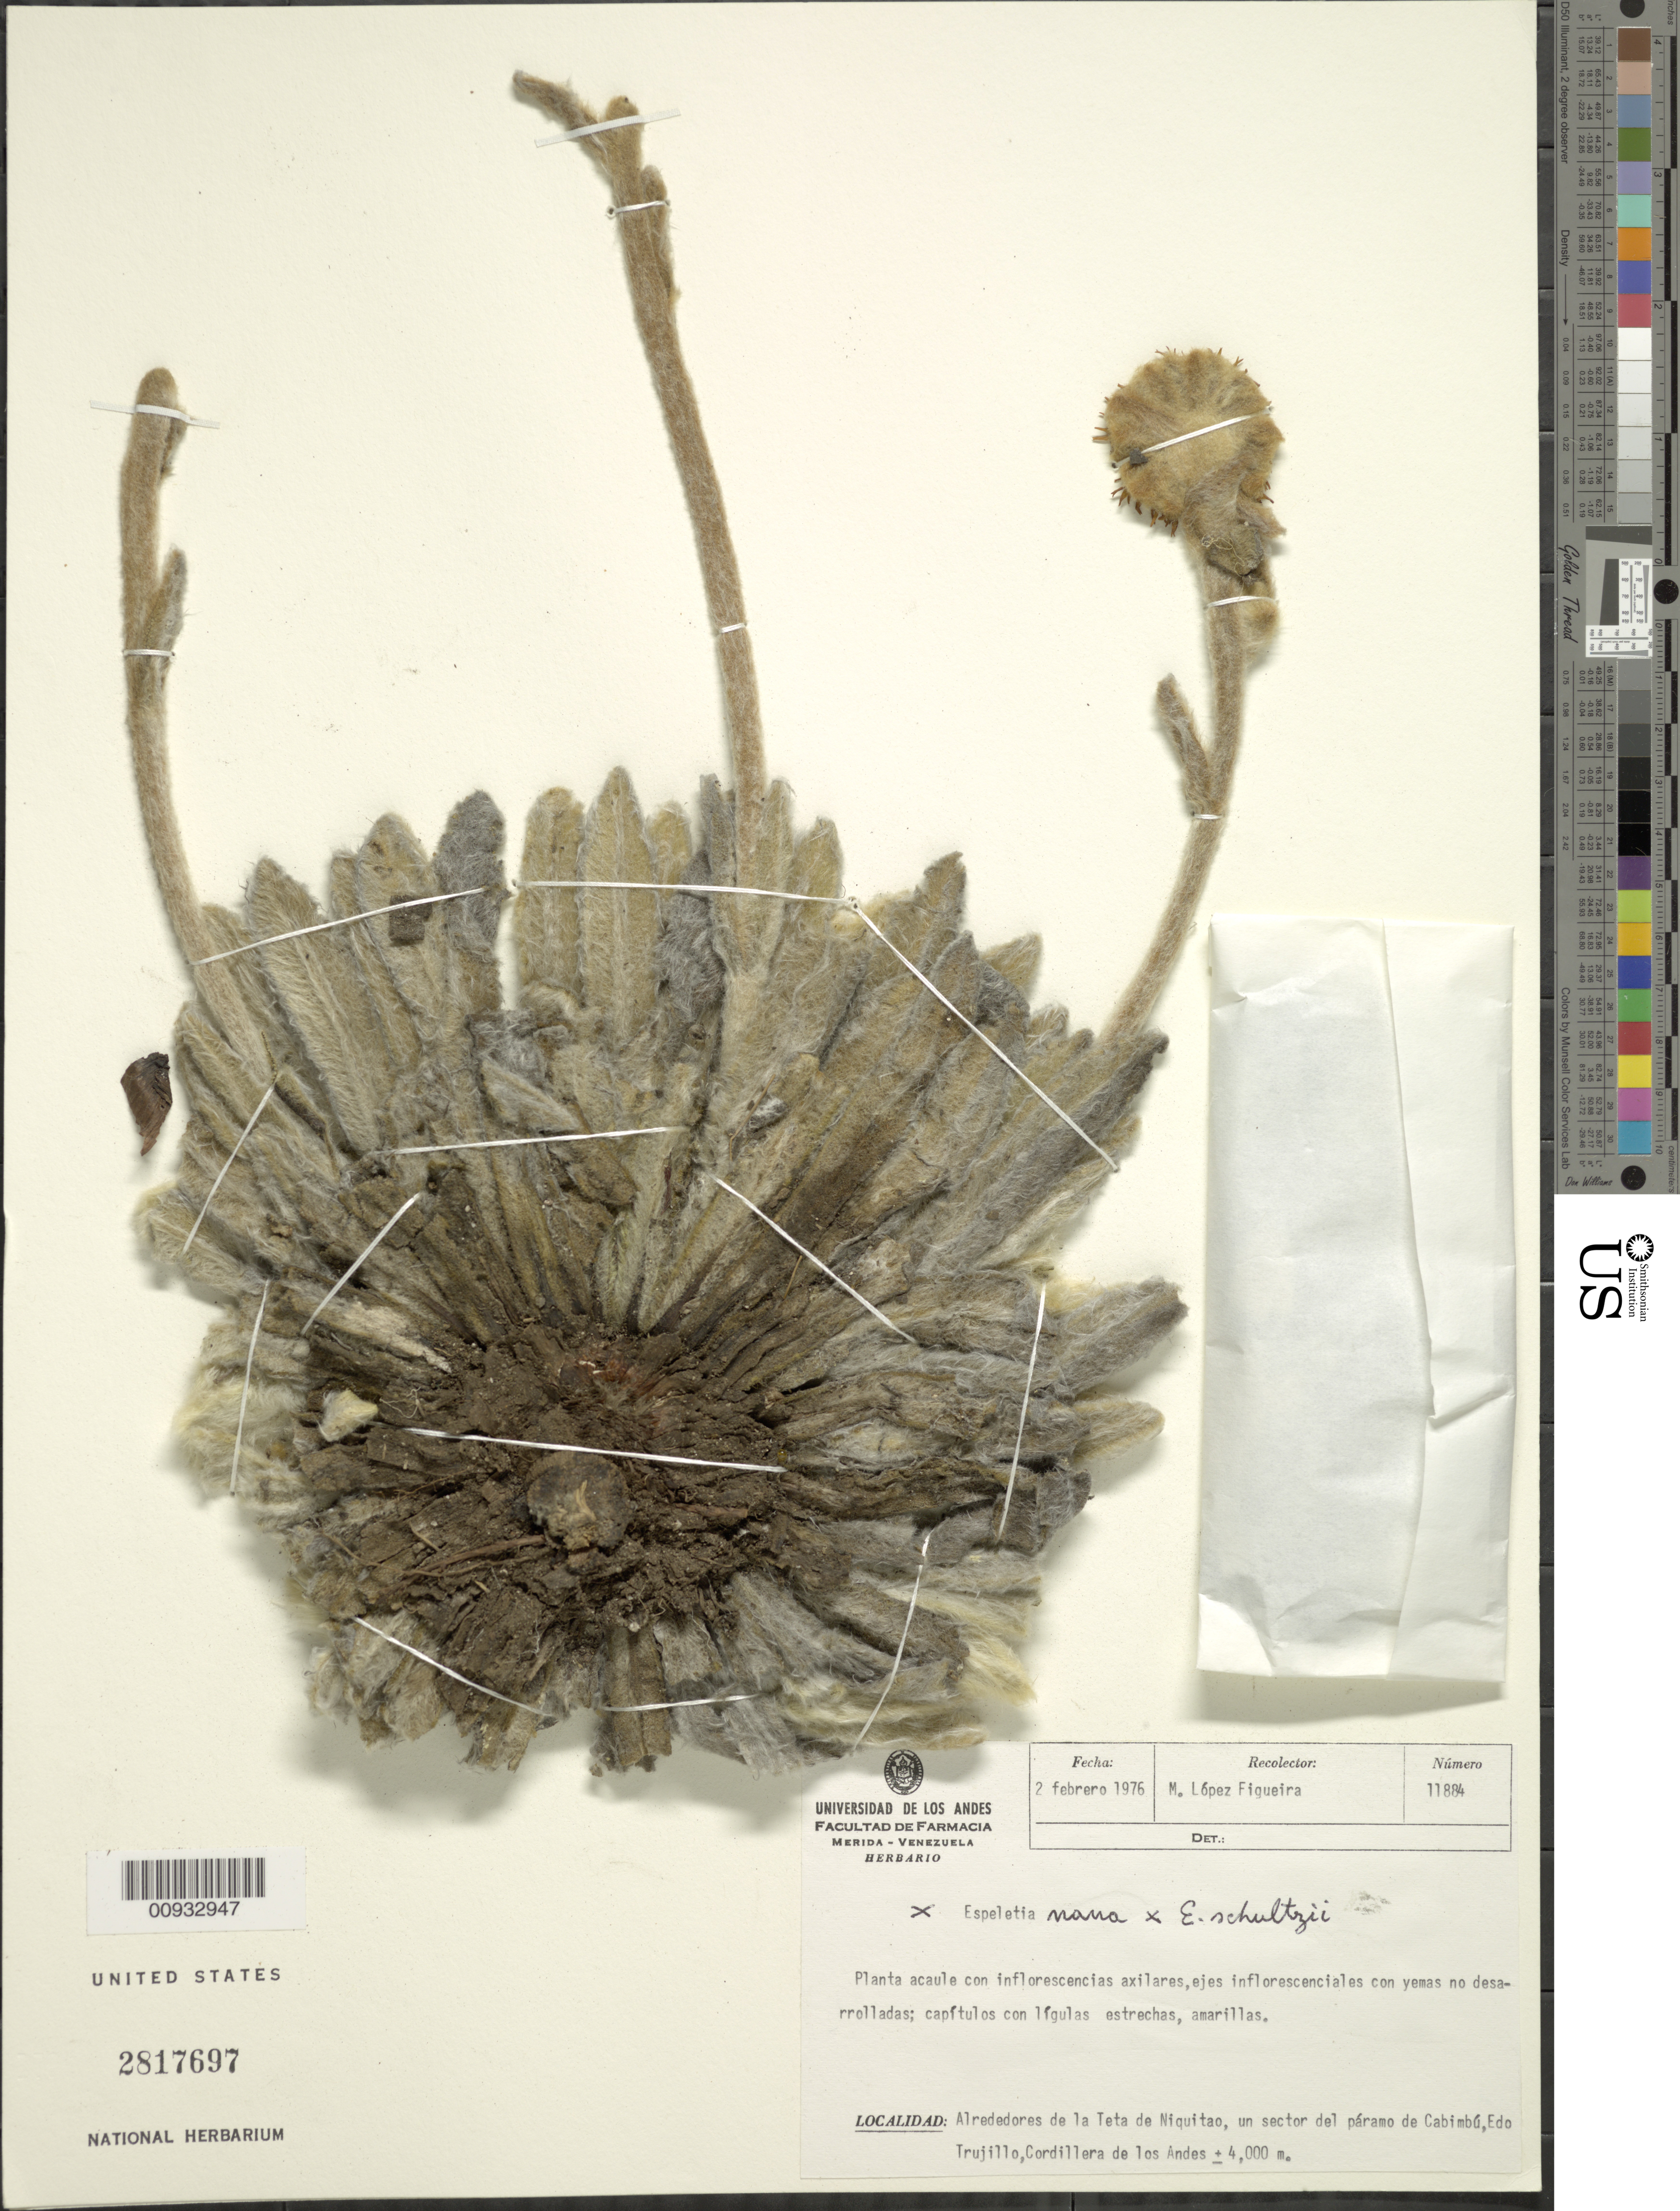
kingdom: Plantae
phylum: Tracheophyta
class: Magnoliopsida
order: Asterales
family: Asteraceae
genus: Espeletia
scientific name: Espeletia nana x E. schultzii Wedd.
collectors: M. López Figueiras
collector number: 11884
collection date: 1976-02-02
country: Venezuela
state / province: Trujillo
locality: Páramo de Cabimbú. Alrededores de la Teta de Niquitao, un sector del páramo de Cabimbú, Cordillera de los Andes.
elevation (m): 4000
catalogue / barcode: US 2817697